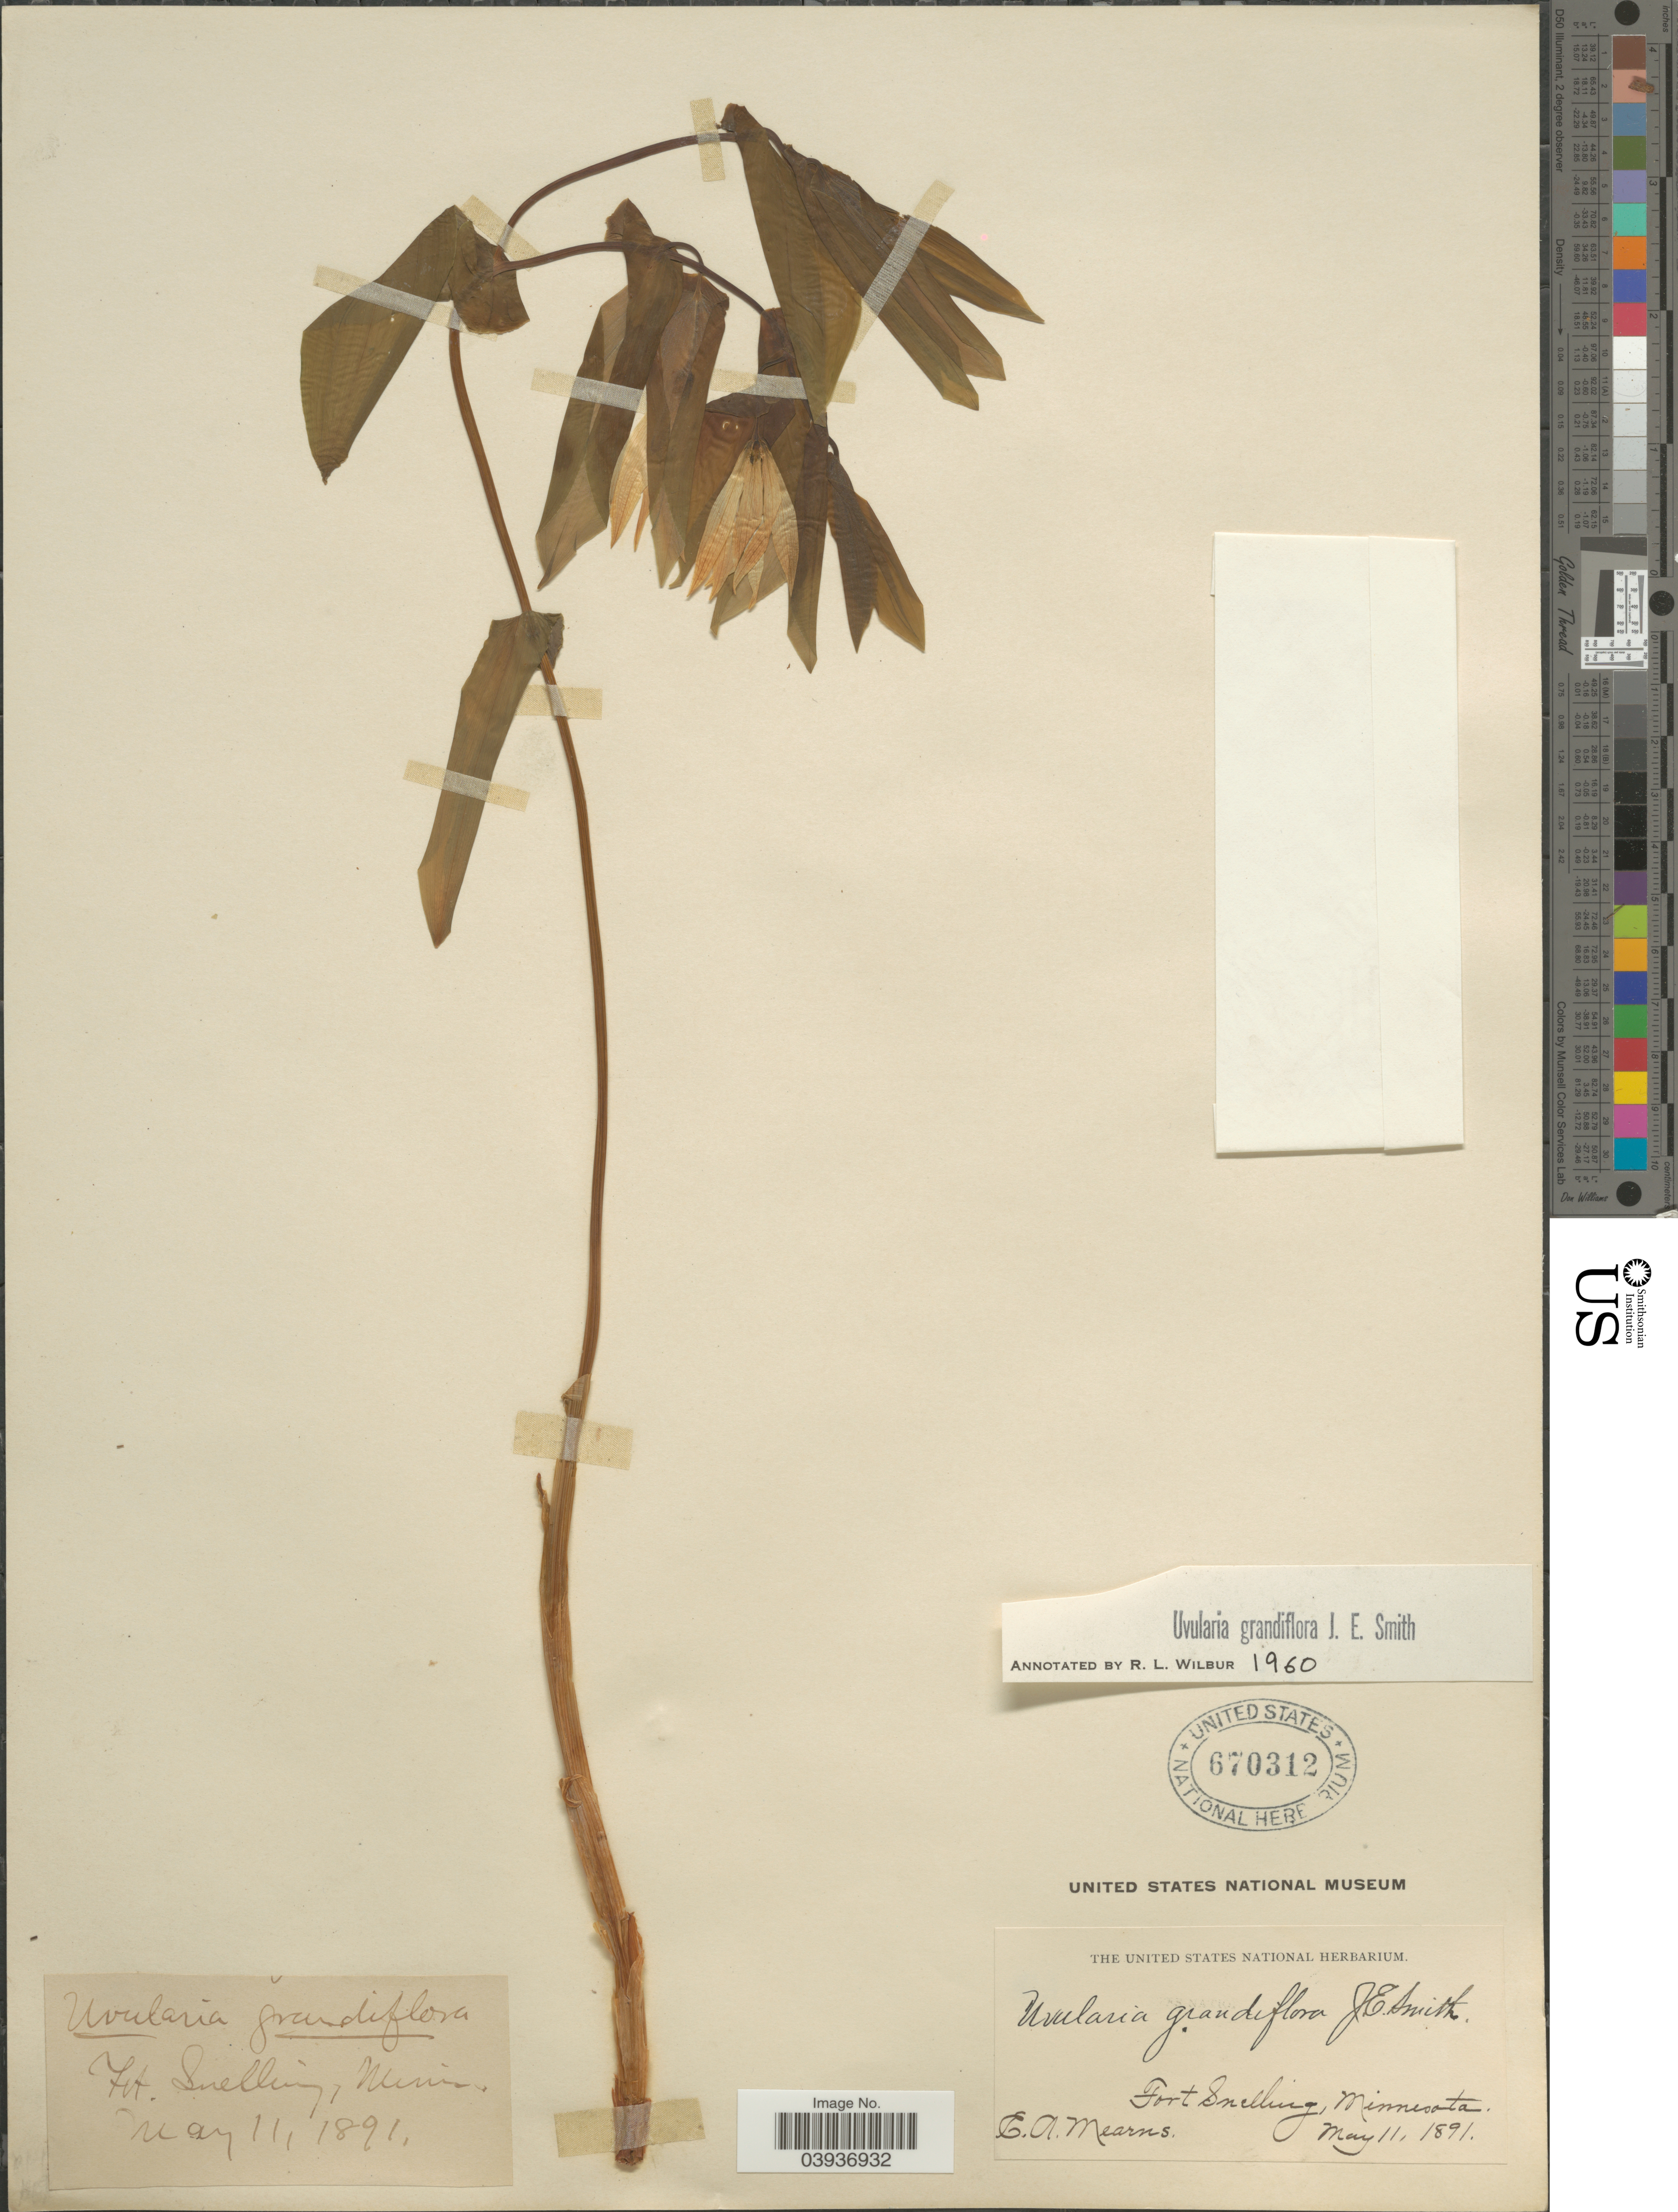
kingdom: Plantae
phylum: Tracheophyta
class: Liliopsida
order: Liliales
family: Colchicaceae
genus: Uvularia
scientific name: Uvularia grandiflora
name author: Sm.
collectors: E. A. Mearns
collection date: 1891-05-11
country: United States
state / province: Minnesota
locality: Fort Snelling.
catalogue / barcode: US 670312